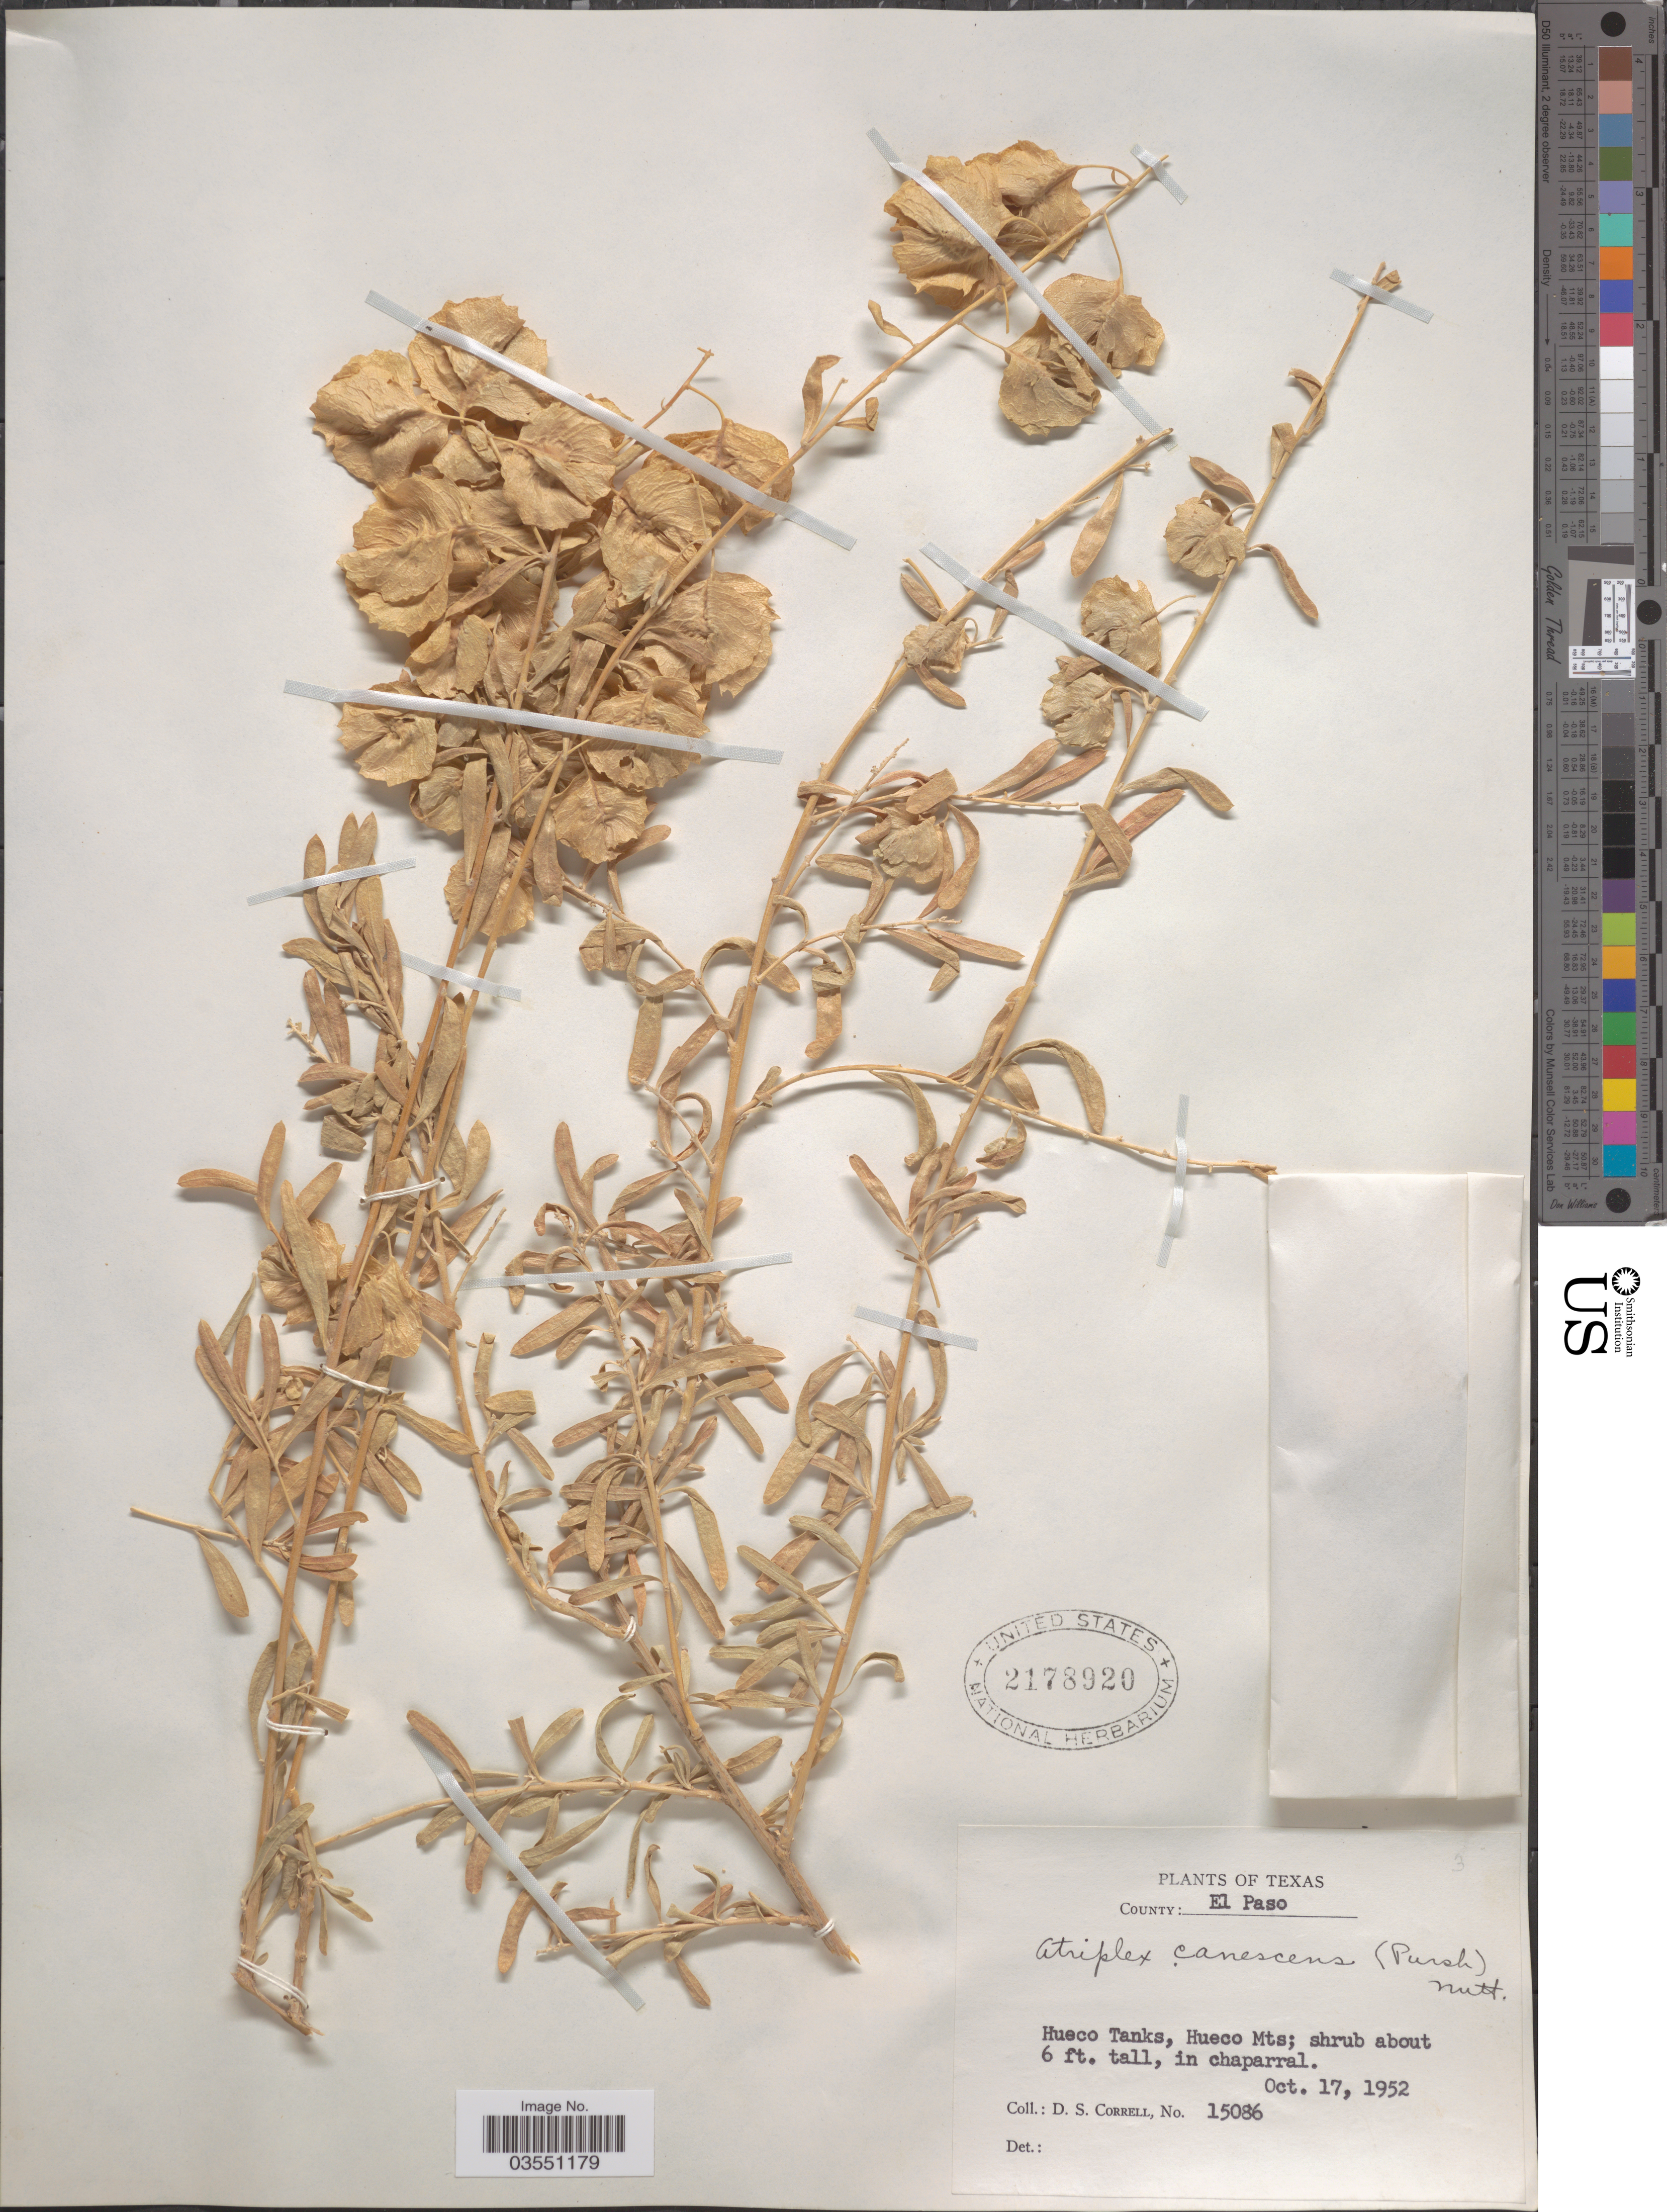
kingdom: Plantae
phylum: Tracheophyta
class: Magnoliopsida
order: Caryophyllales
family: Amaranthaceae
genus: Atriplex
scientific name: Atriplex canescens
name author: (Pursh) Nutt.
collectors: D. S. Correll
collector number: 15086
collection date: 1952-10-17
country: United States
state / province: Texas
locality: County: El Paso. Hueco Tanks, Hueco Mts.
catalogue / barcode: US 2178920